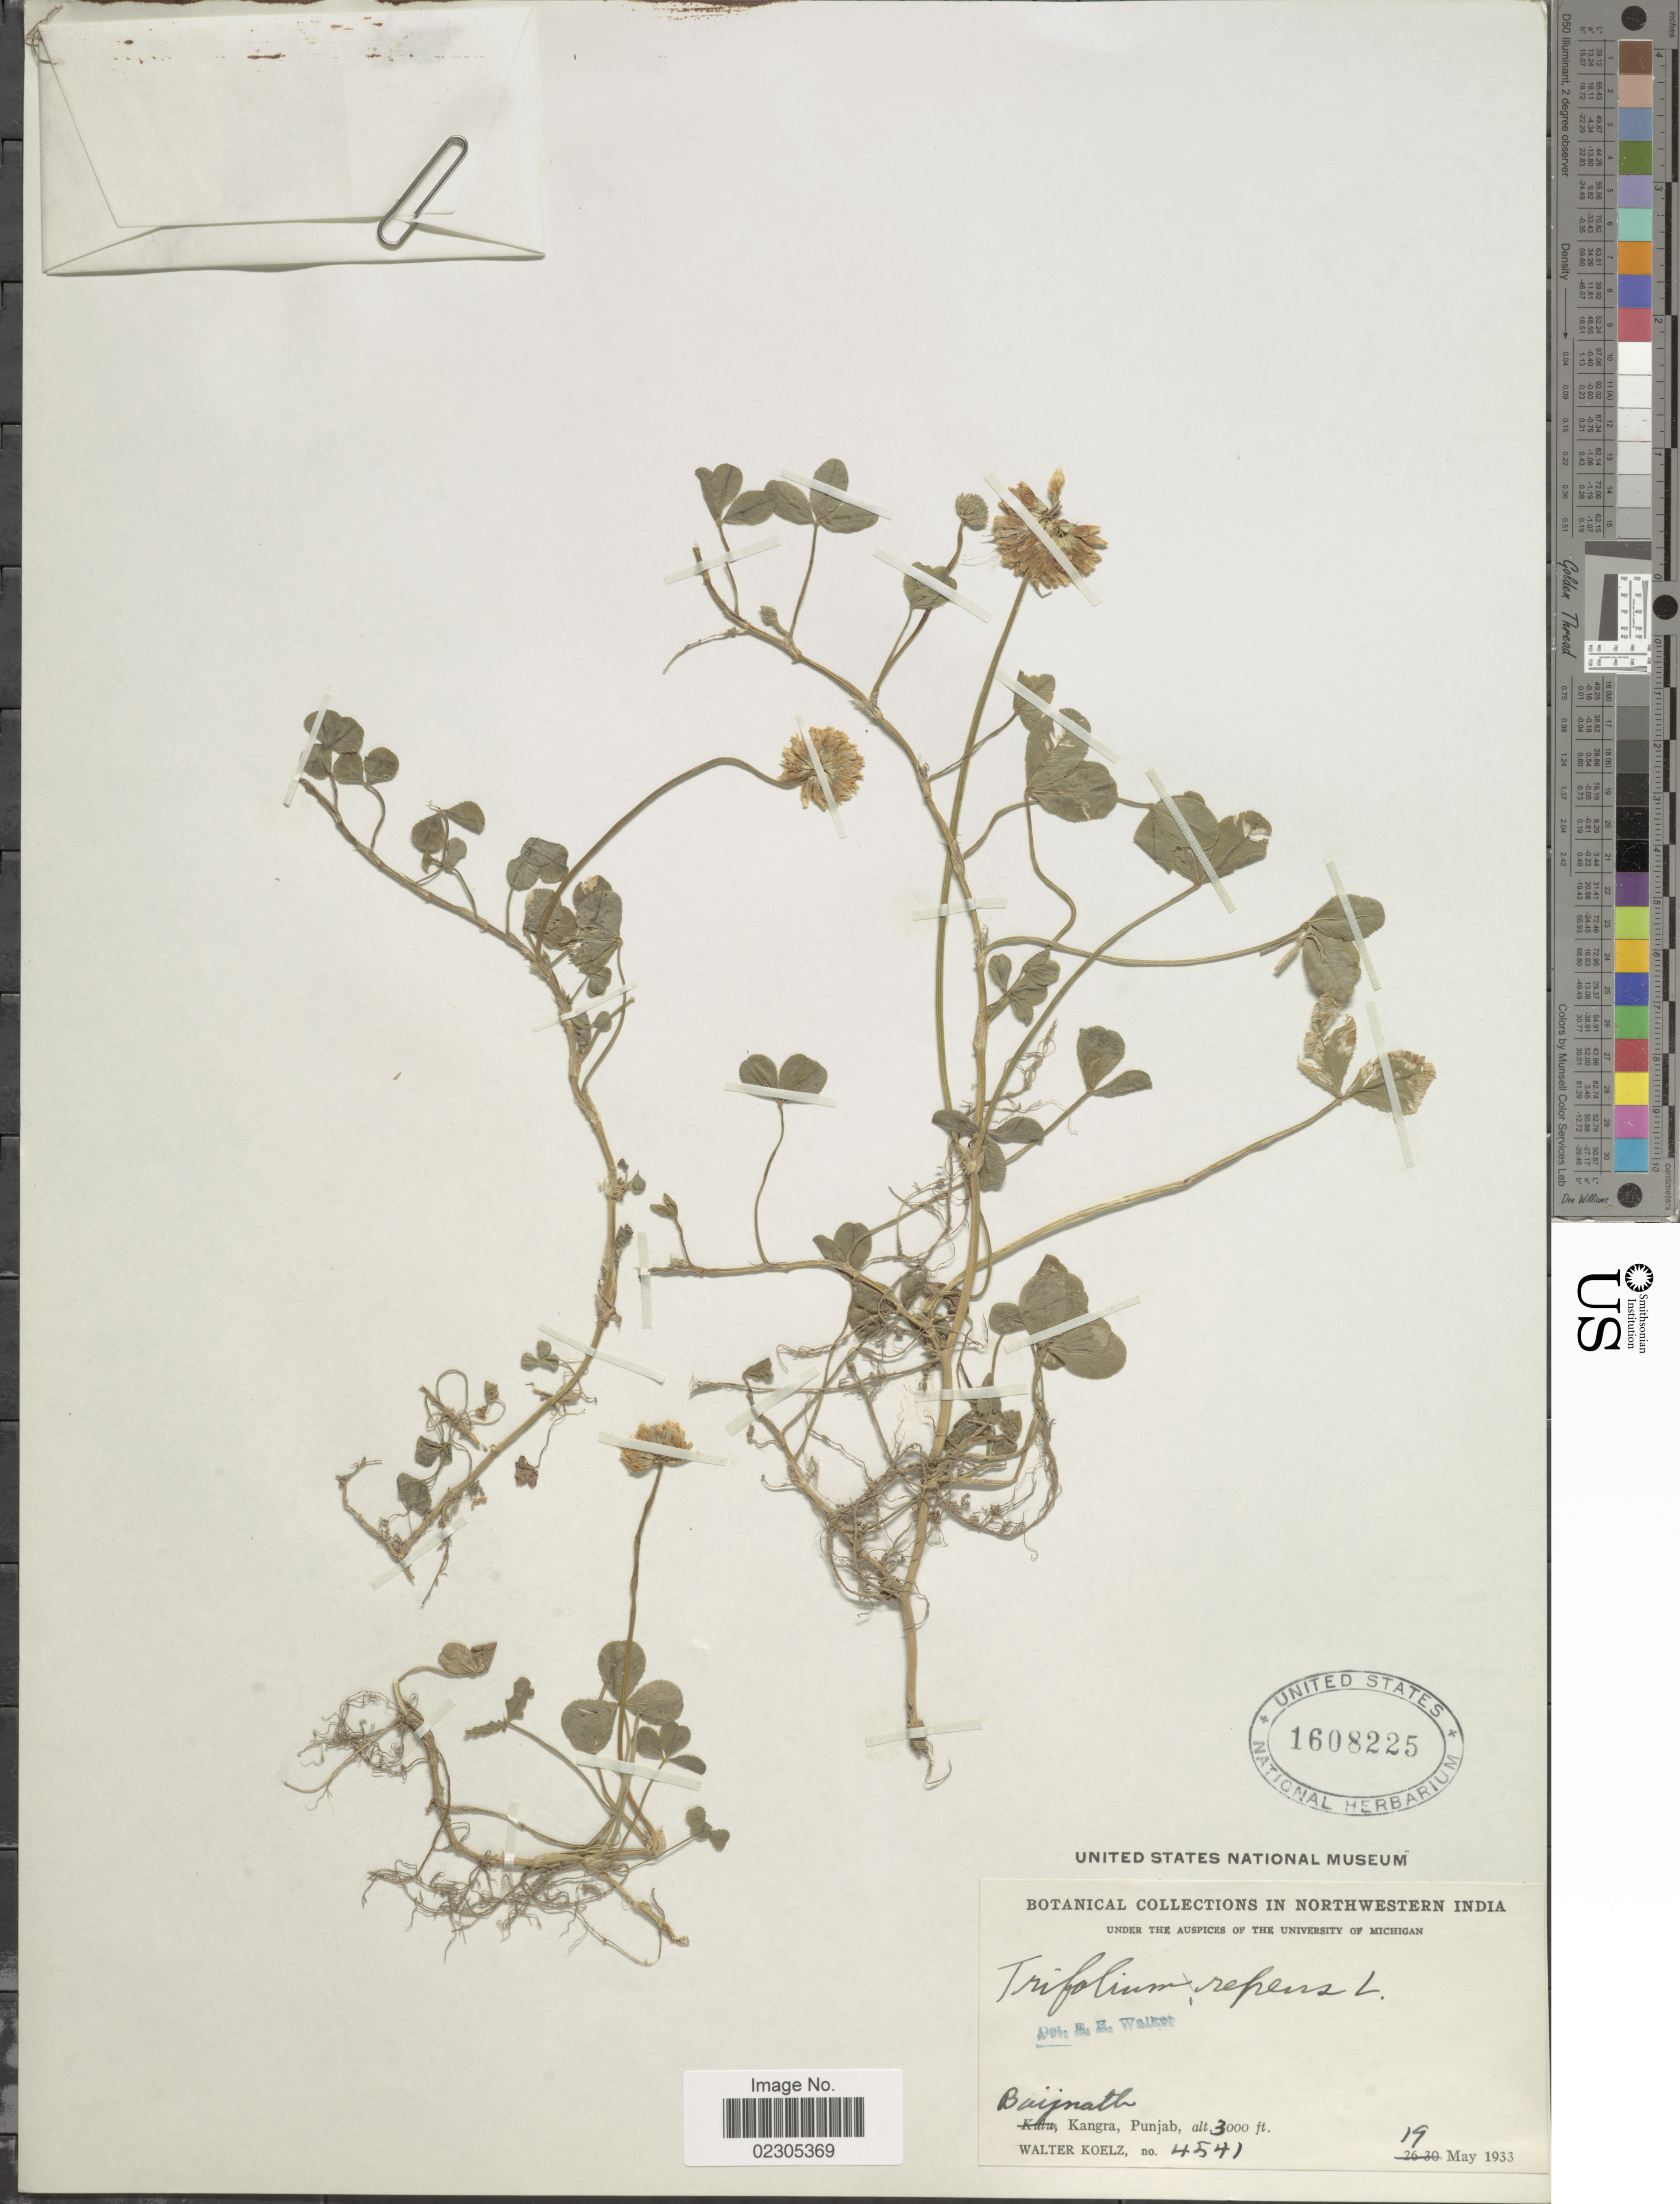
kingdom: Plantae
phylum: Tracheophyta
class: Magnoliopsida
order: Fabales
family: Fabaceae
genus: Trifolium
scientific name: Trifolium repens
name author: L.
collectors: W. N. Koelz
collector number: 4541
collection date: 1933-05-19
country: India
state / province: Himachal Pradesh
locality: Northwestern India, Baijnath, Kangra,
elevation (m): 914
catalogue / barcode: US 1608225